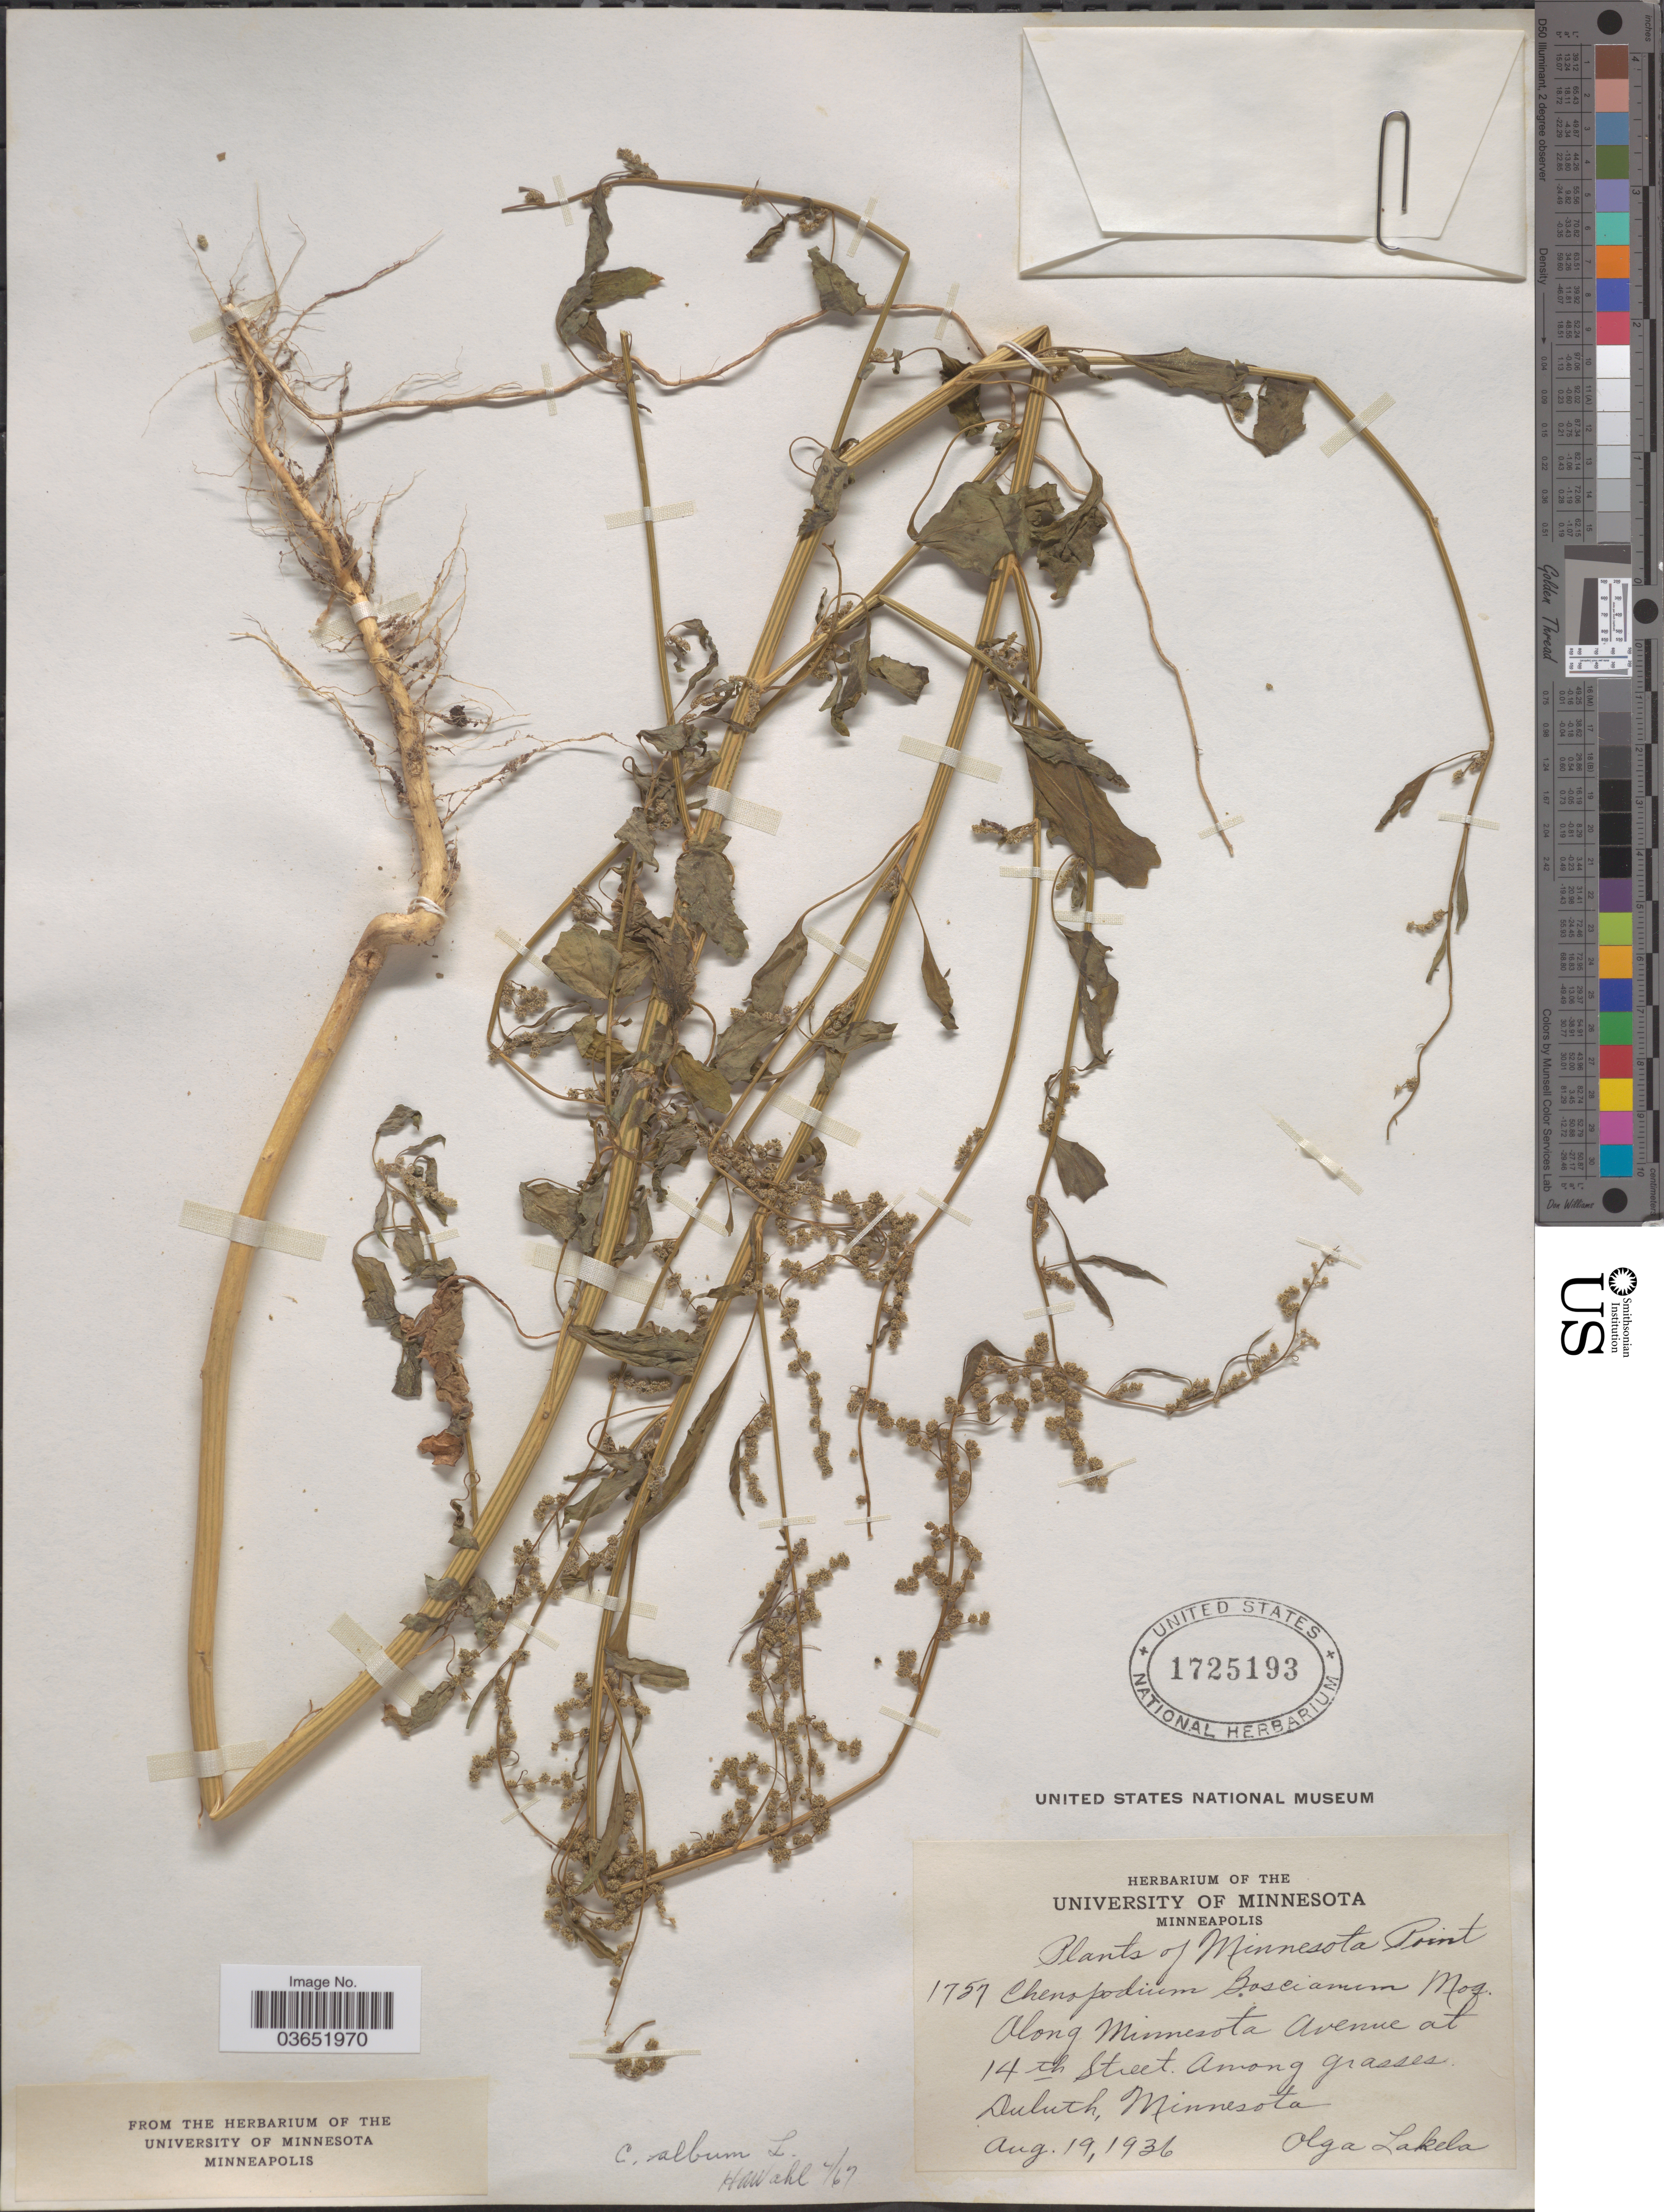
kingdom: Plantae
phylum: Tracheophyta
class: Magnoliopsida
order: Caryophyllales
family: Amaranthaceae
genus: Chenopodium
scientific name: Chenopodium album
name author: L.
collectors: O. K. Lakela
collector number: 1757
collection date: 1936-08-19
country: United States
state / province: Minnesota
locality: Minnesota Point. Along Minnesota Avenue at 14th Street. Among grasses. Duluth.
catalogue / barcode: US 1725193